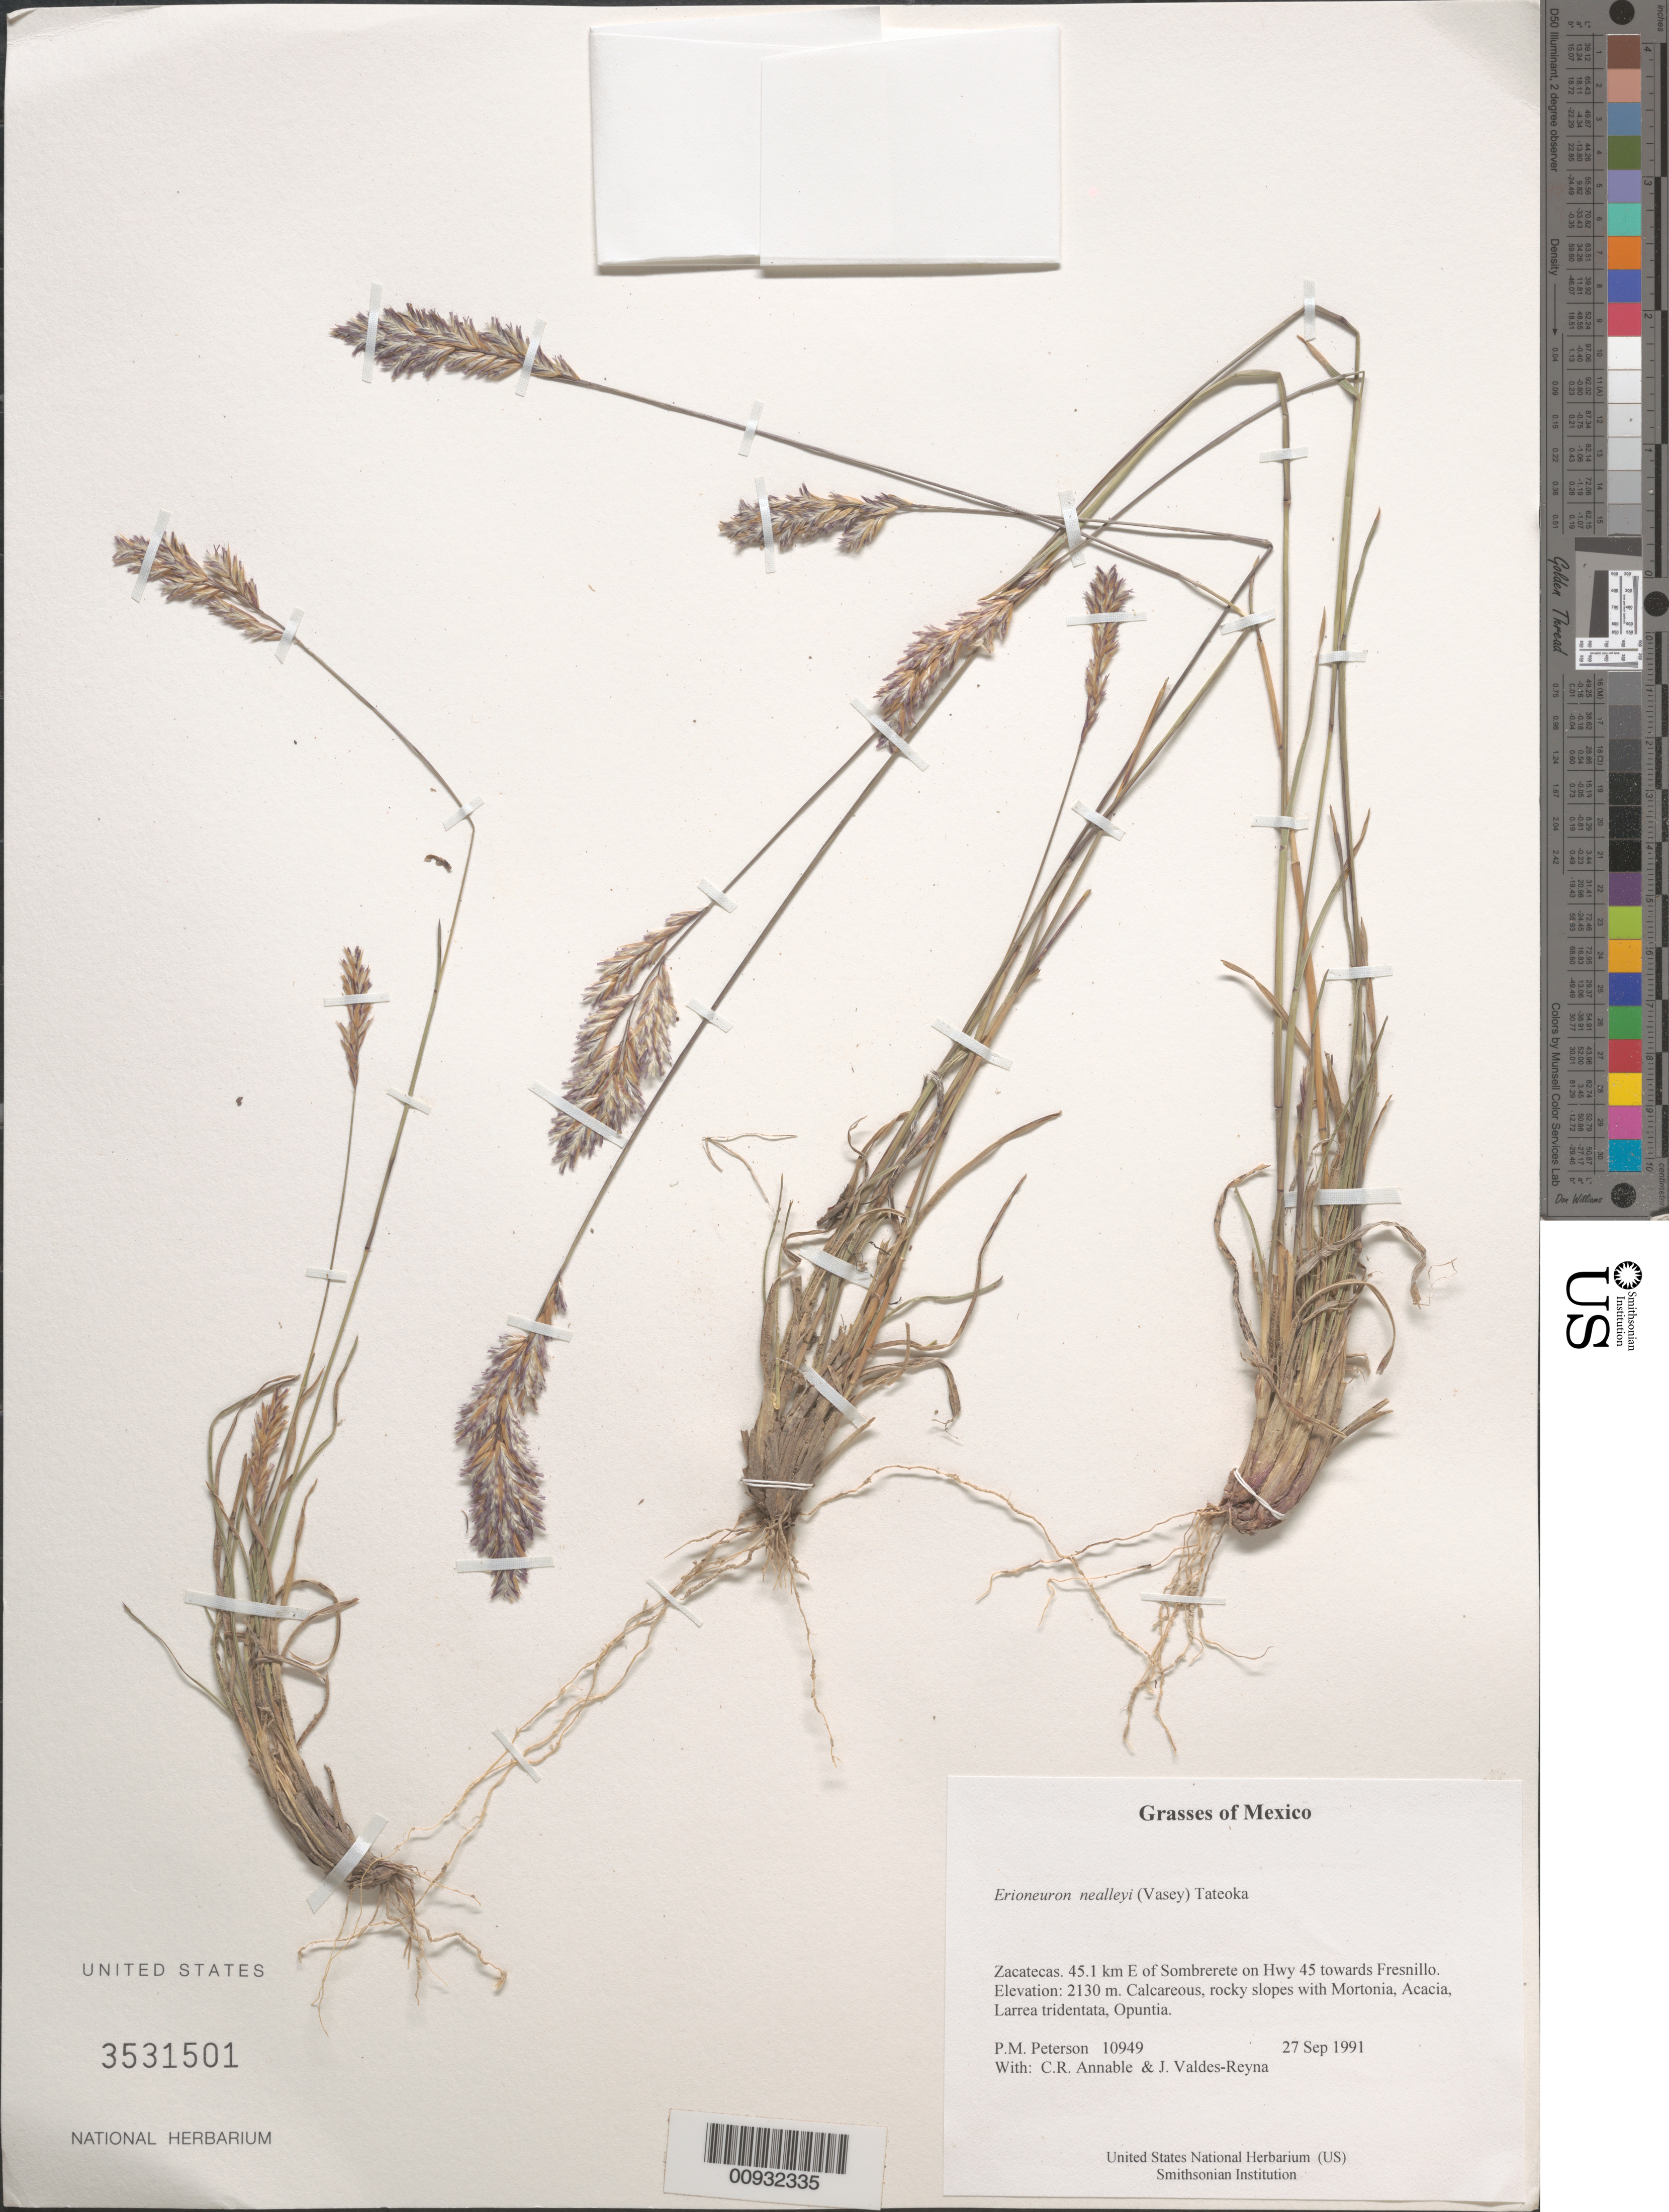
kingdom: Plantae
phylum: Tracheophyta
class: Liliopsida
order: Poales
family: Poaceae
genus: Erioneuron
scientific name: Erioneuron nealleyi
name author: (Vasey) Tateoka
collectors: P. M. Peterson, C. R. Annable & J. Valdés-Reyna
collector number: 10949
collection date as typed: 27 Sep 1991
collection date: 1991-09-27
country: Mexico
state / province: Zacatecas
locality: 45.1 km E of Sombrerete on Hwy 45 towards Fresnillo.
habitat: Calcareous, rocky slopes with Mortonia, Acacia, Larrea tridentata, Opuntia.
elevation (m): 2130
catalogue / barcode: US 3531501